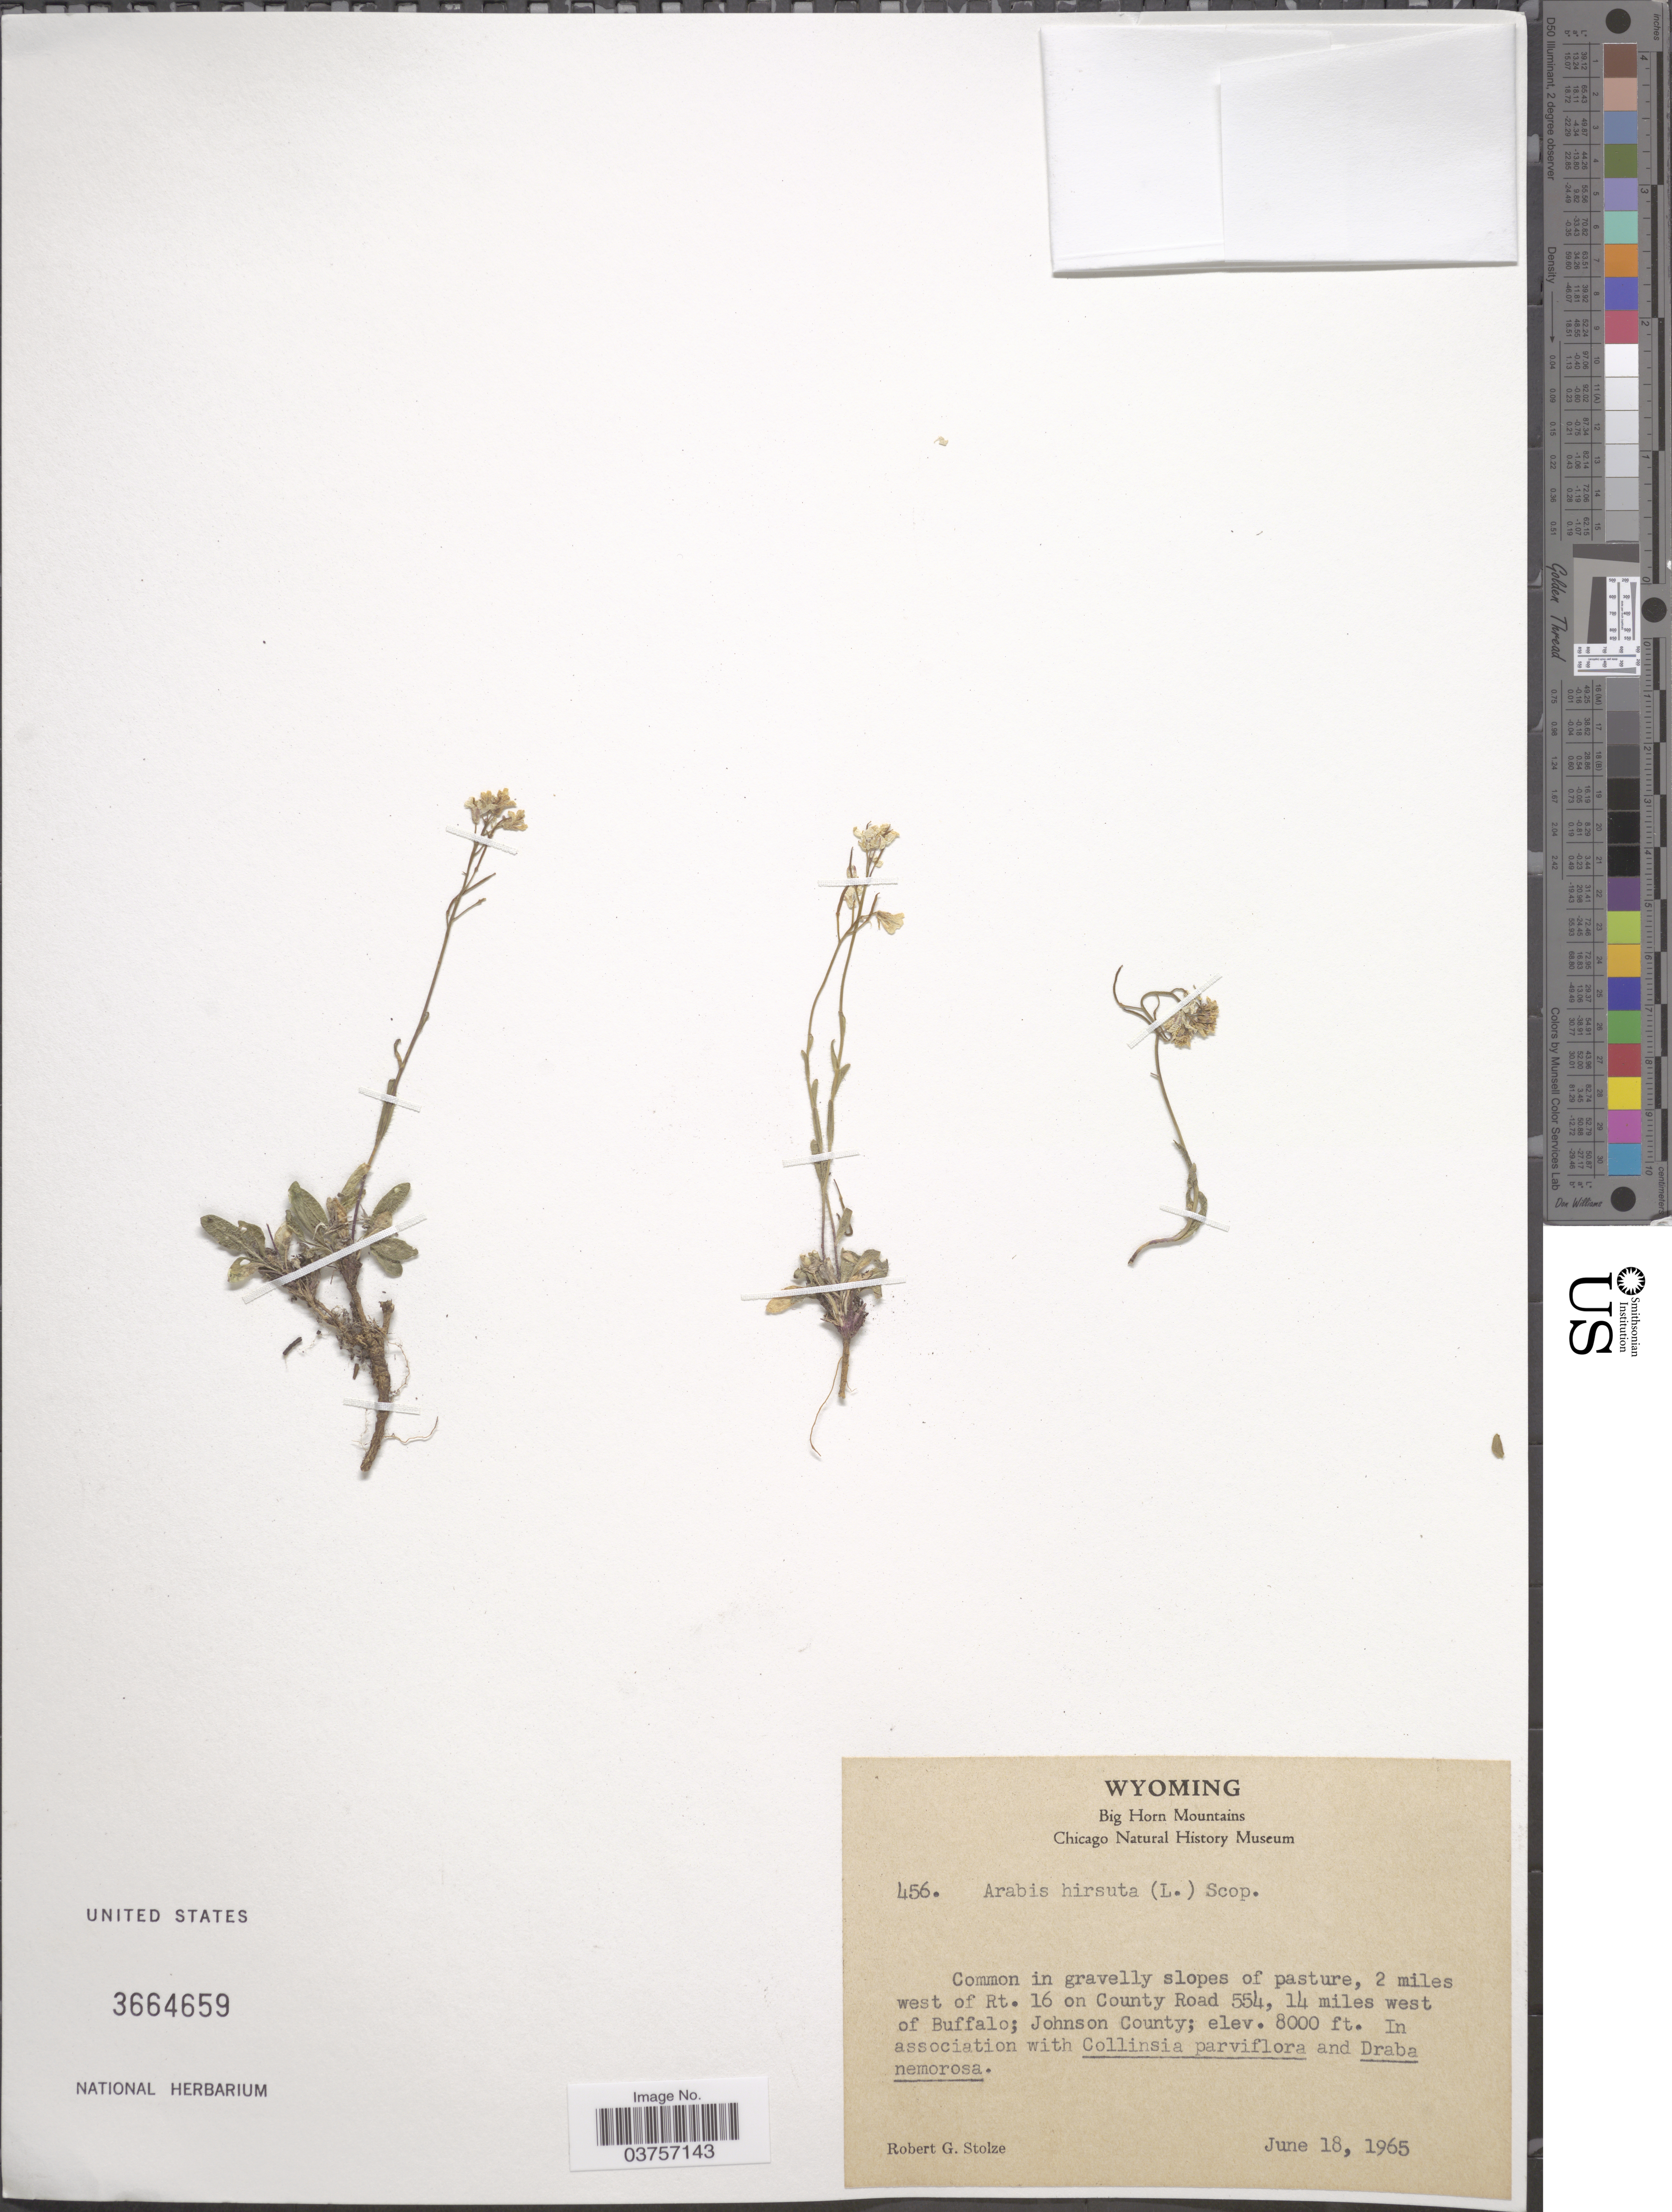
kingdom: Plantae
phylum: Tracheophyta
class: Magnoliopsida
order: Brassicales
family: Brassicaceae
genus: Arabis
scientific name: Arabis hirsuta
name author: (L.) Scop.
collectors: R. G. Stolze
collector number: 456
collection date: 1965-06-18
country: United States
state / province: Wyoming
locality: Big Horn Mountains. 2 miles west of Rt. 16 on County Road 554, 14 miles west of Buffalo; Johnson County.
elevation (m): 2438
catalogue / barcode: US 3664659